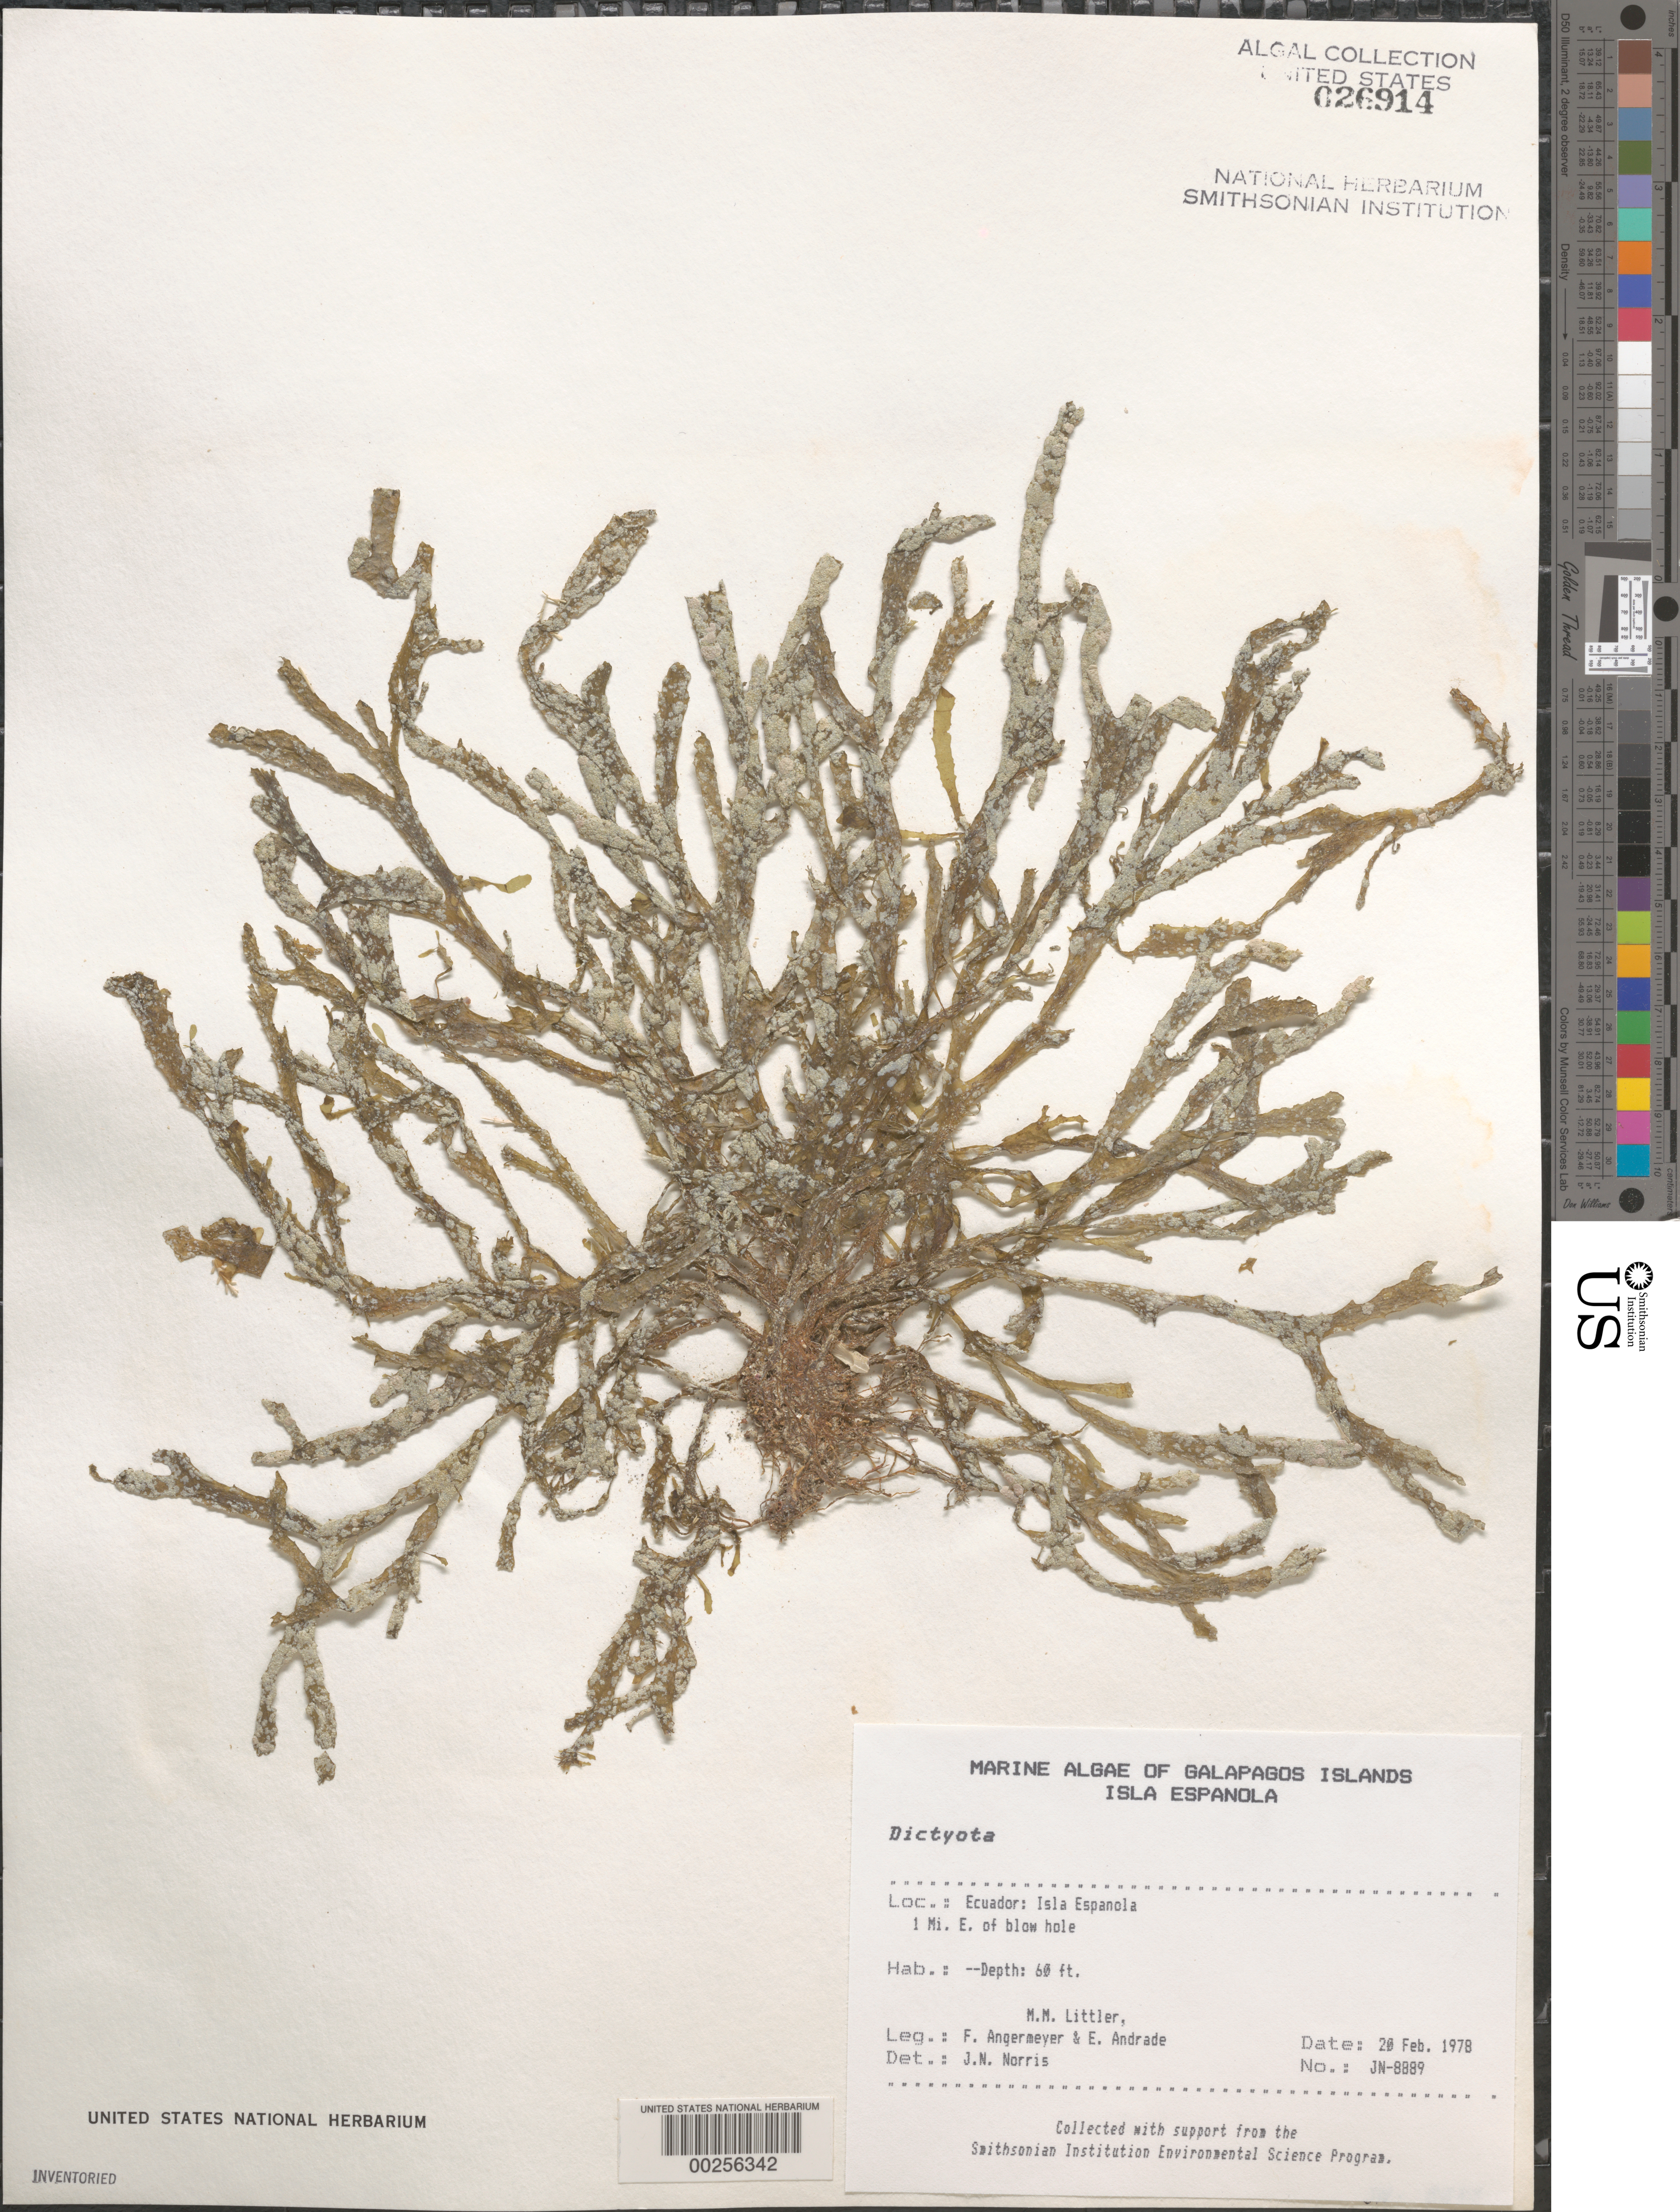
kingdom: Chromista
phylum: Ochrophyta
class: Phaeophyceae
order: Dictyotales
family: Dictyotaceae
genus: Dictyota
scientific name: Dictyota sp.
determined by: Norris, James N.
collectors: M. M. Littler, F. Angermeyer & E. Andrade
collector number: Jn-8889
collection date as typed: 20 Feb 1978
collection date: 1978-02-20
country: Ecuador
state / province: Colón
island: Española [Hood]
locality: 1 mile E of Blow Hole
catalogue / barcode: US 26914